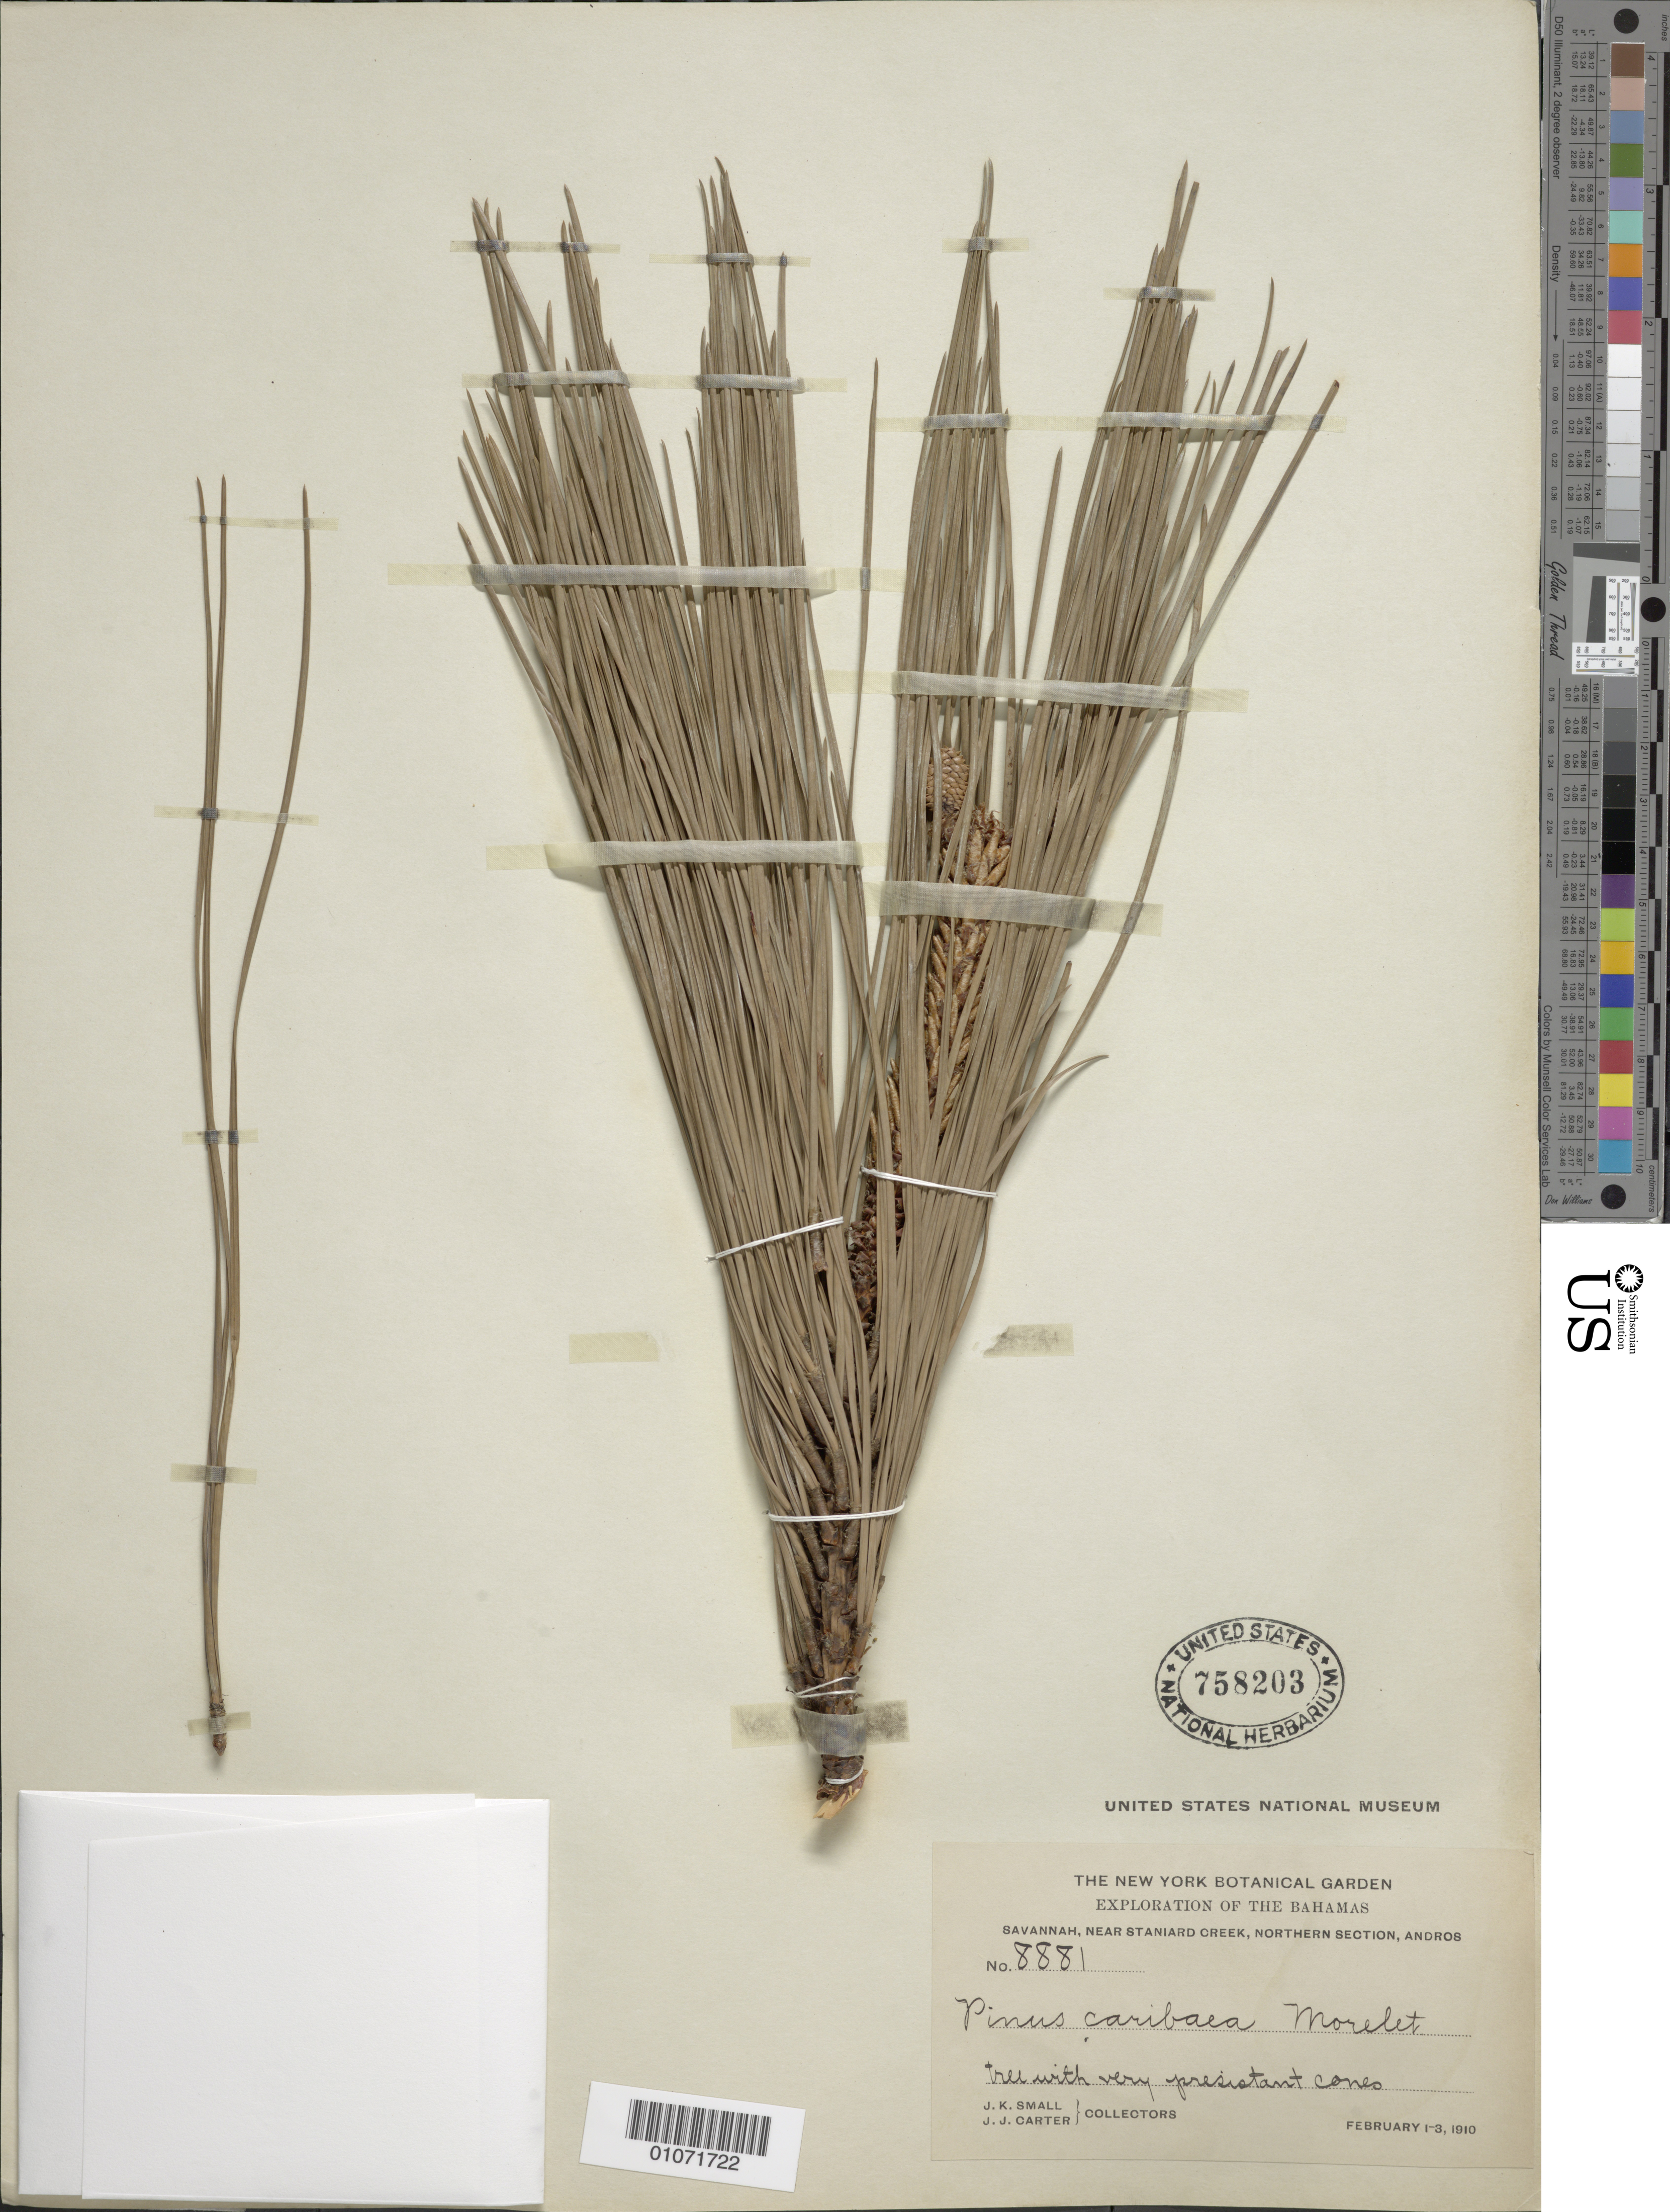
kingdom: Plantae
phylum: Tracheophyta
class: Pinopsida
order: Pinales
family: Pinaceae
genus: Pinus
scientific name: Pinus caribaea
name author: Morelet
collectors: J. K. Small & J. J. Carter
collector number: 8881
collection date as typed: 01 Feb 1910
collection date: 1910-02-01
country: Bahamas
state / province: North Andros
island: Andros I.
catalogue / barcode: US 758203